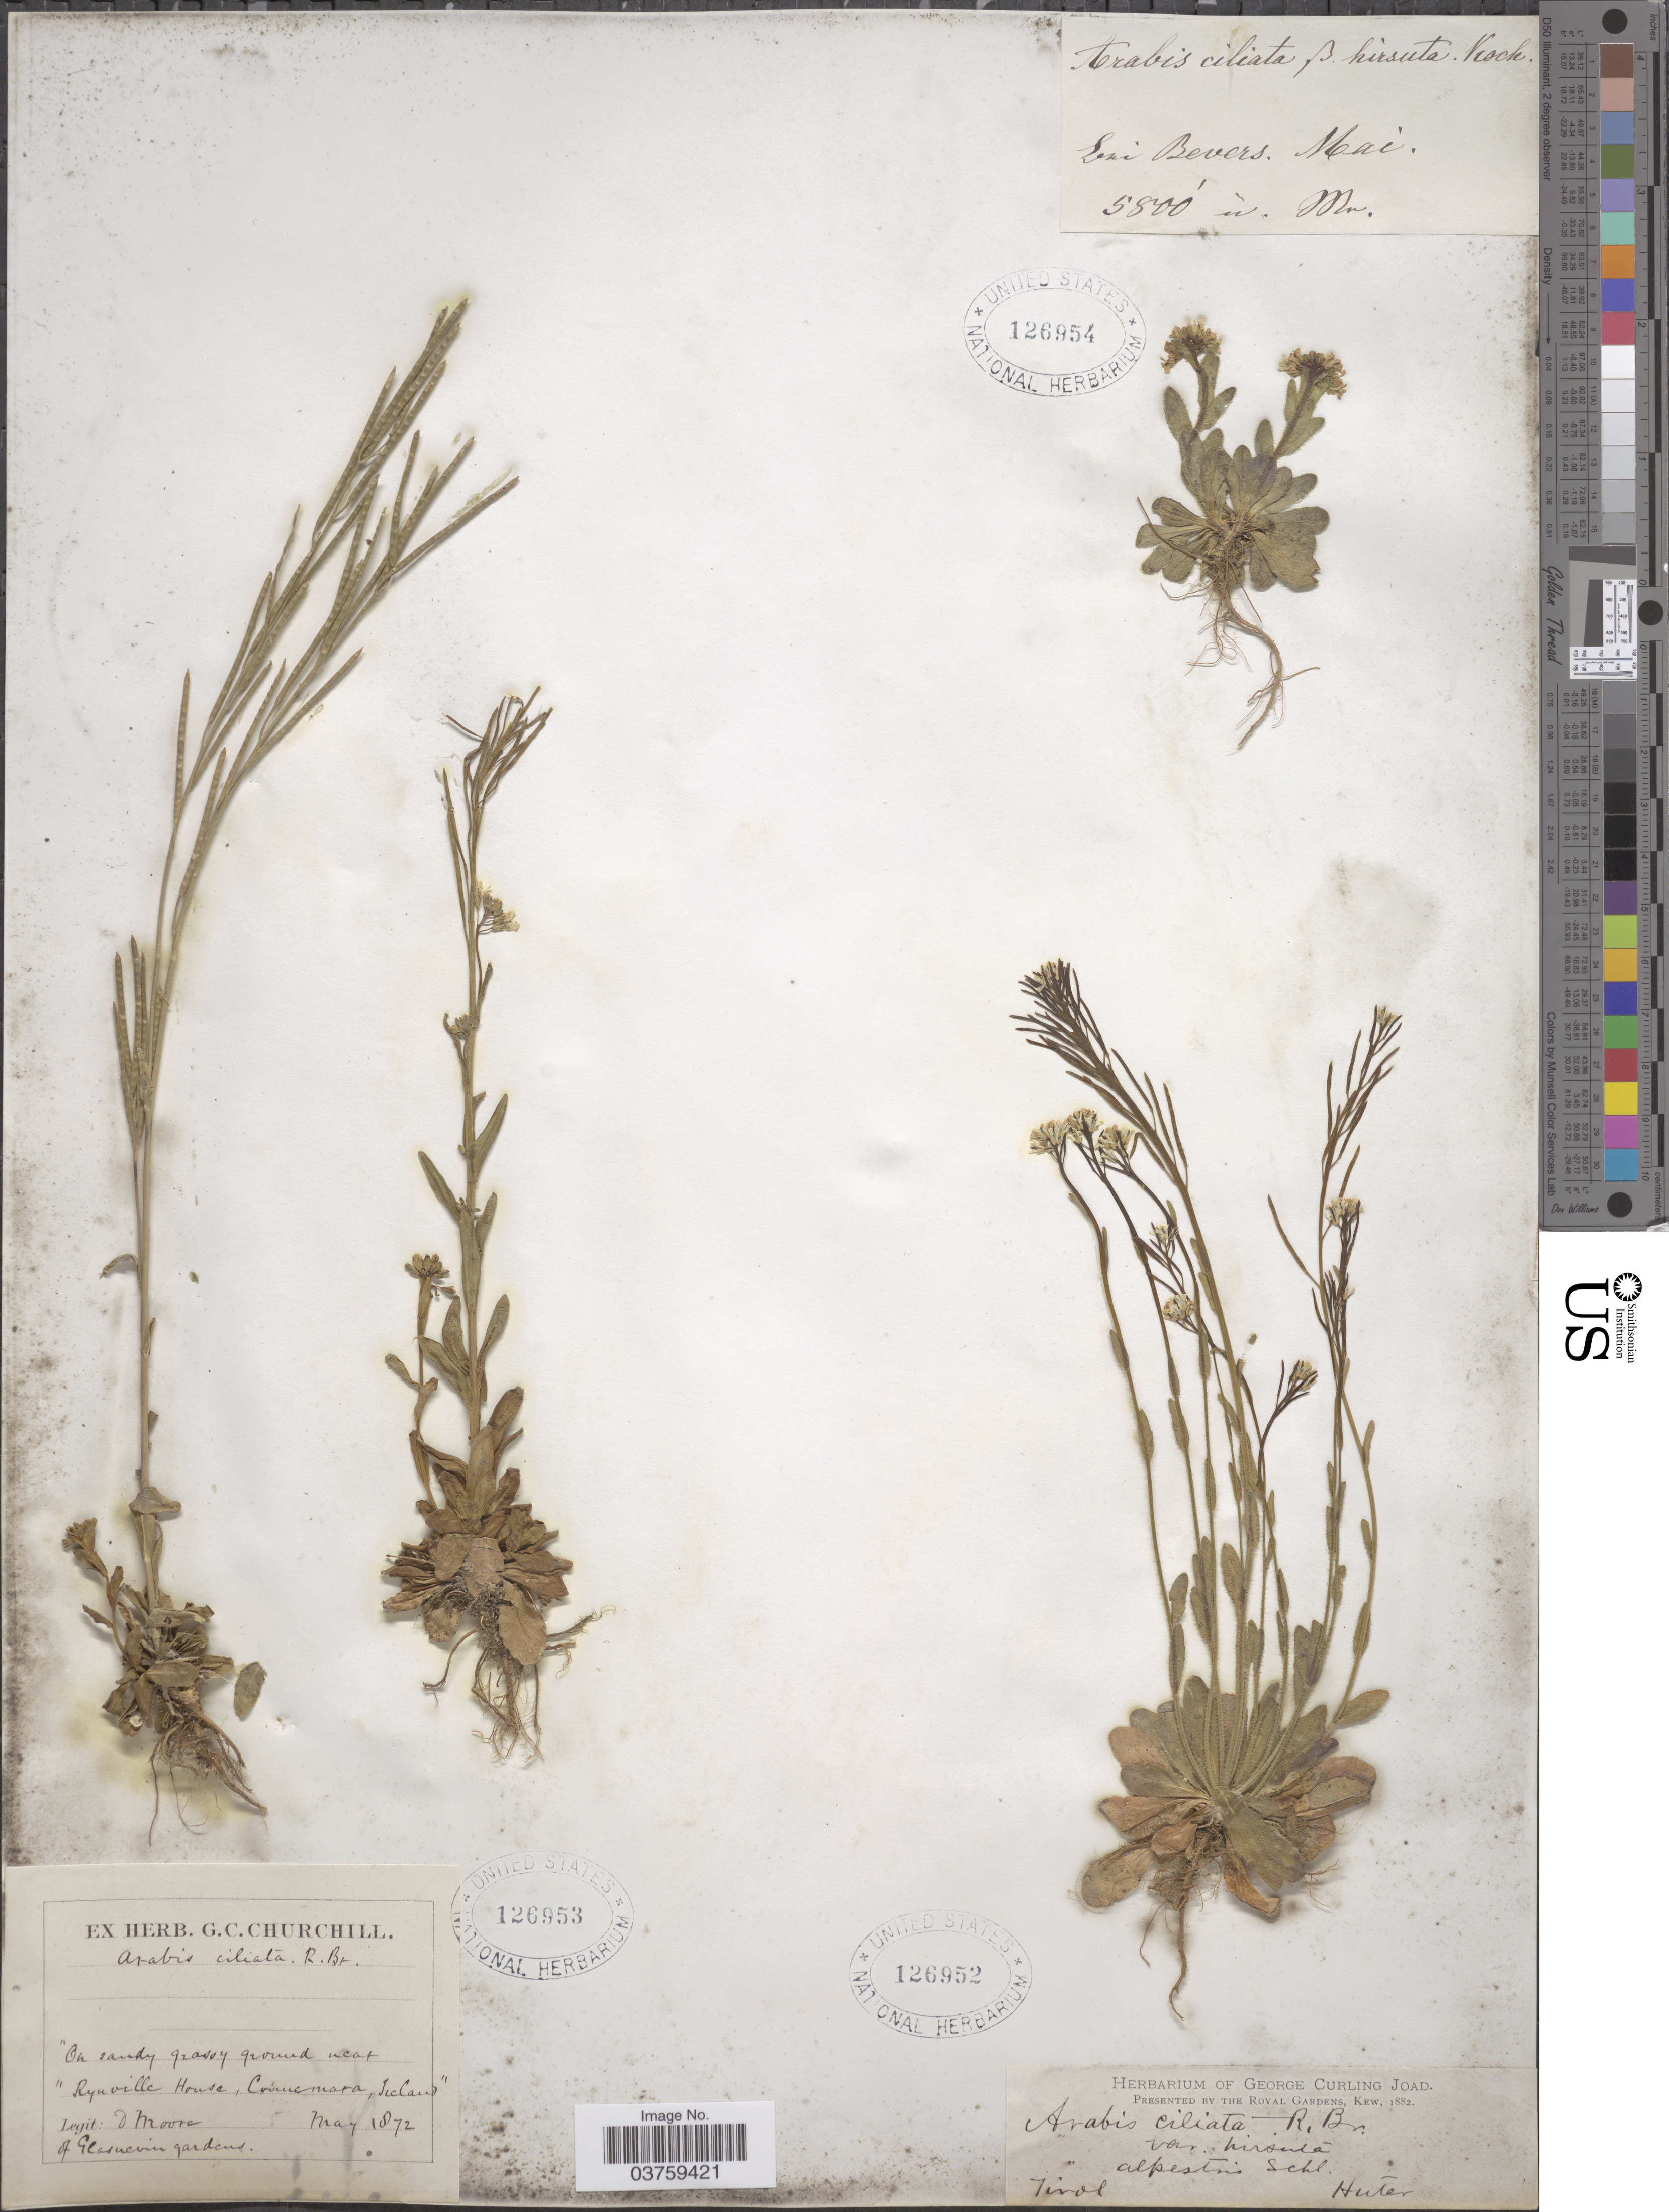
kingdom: Plantae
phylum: Tracheophyta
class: Magnoliopsida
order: Brassicales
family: Brassicaceae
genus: Arabis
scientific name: Arabis ciliata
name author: W.T. Aiton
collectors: D. Moore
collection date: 1872-05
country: Iceland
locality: On sandy grassy ground near Ryuville House, Covucmara*.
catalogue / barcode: US 126953-2